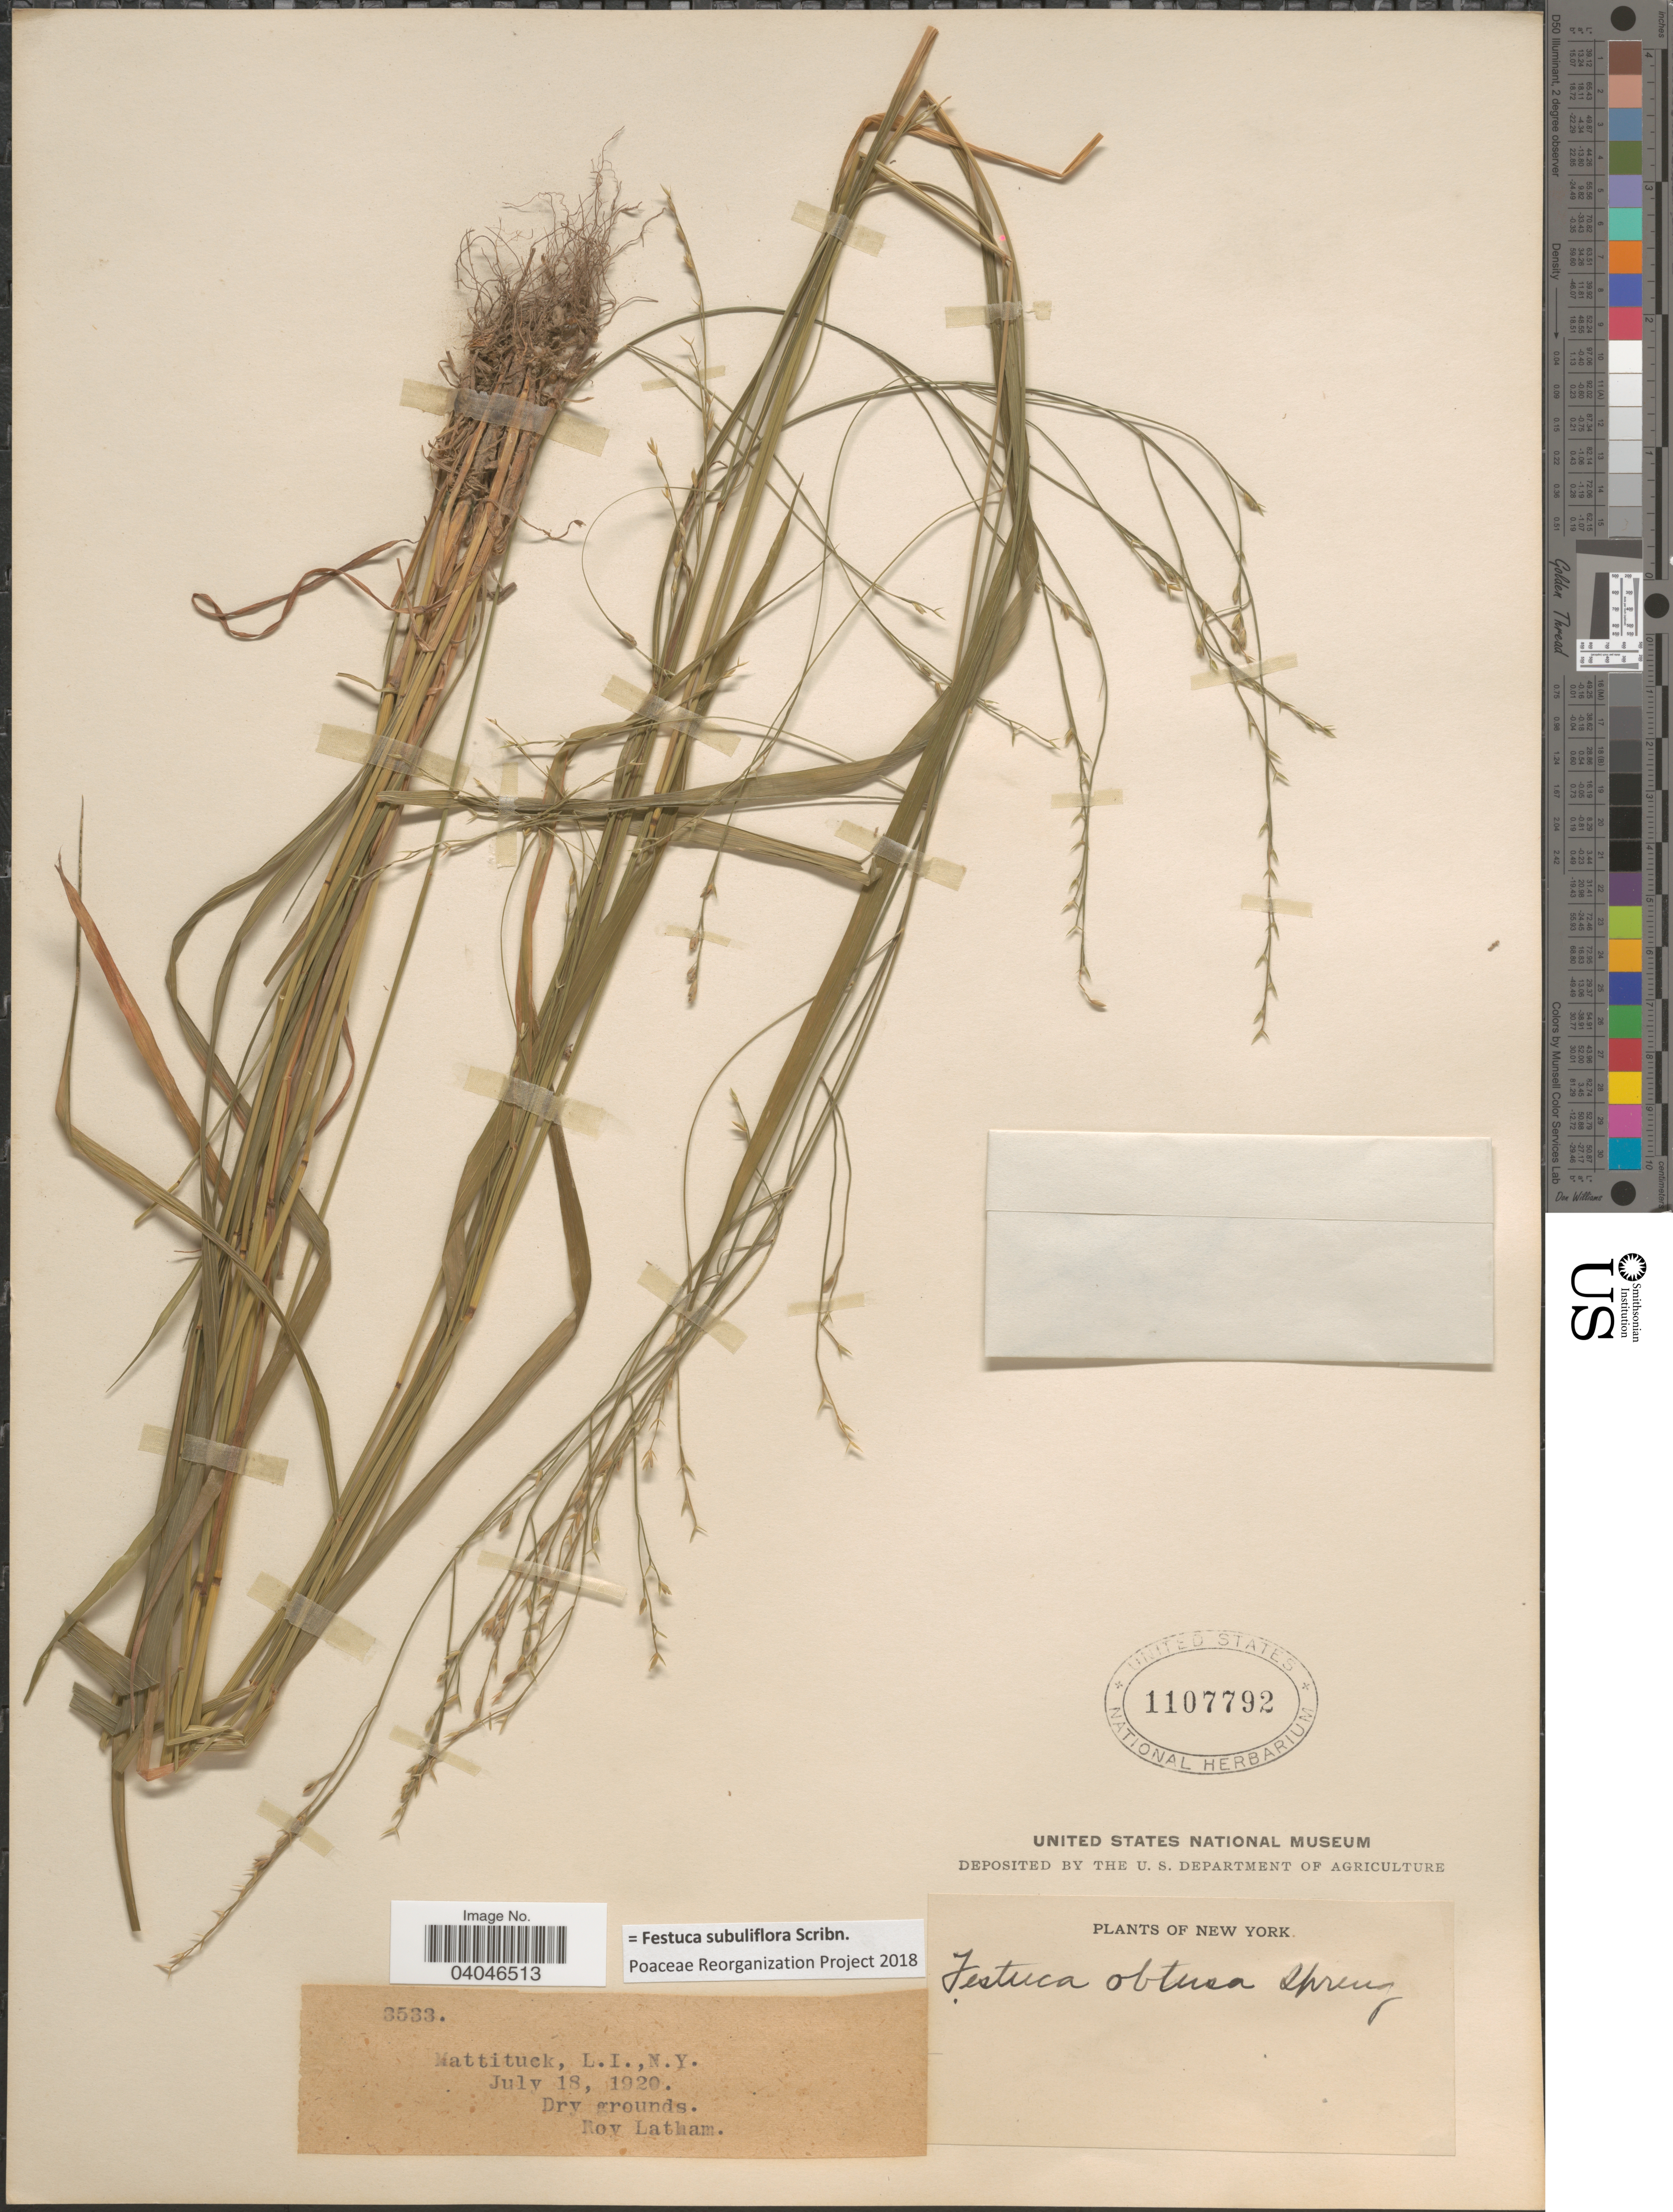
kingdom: Plantae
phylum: Tracheophyta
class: Liliopsida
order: Poales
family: Poaceae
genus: Festuca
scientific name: Festuca subuliflora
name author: Scribn.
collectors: R. Latham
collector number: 3533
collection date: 1920-07-18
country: United States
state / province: New York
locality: Mattituck, L.I.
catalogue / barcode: US 1107792